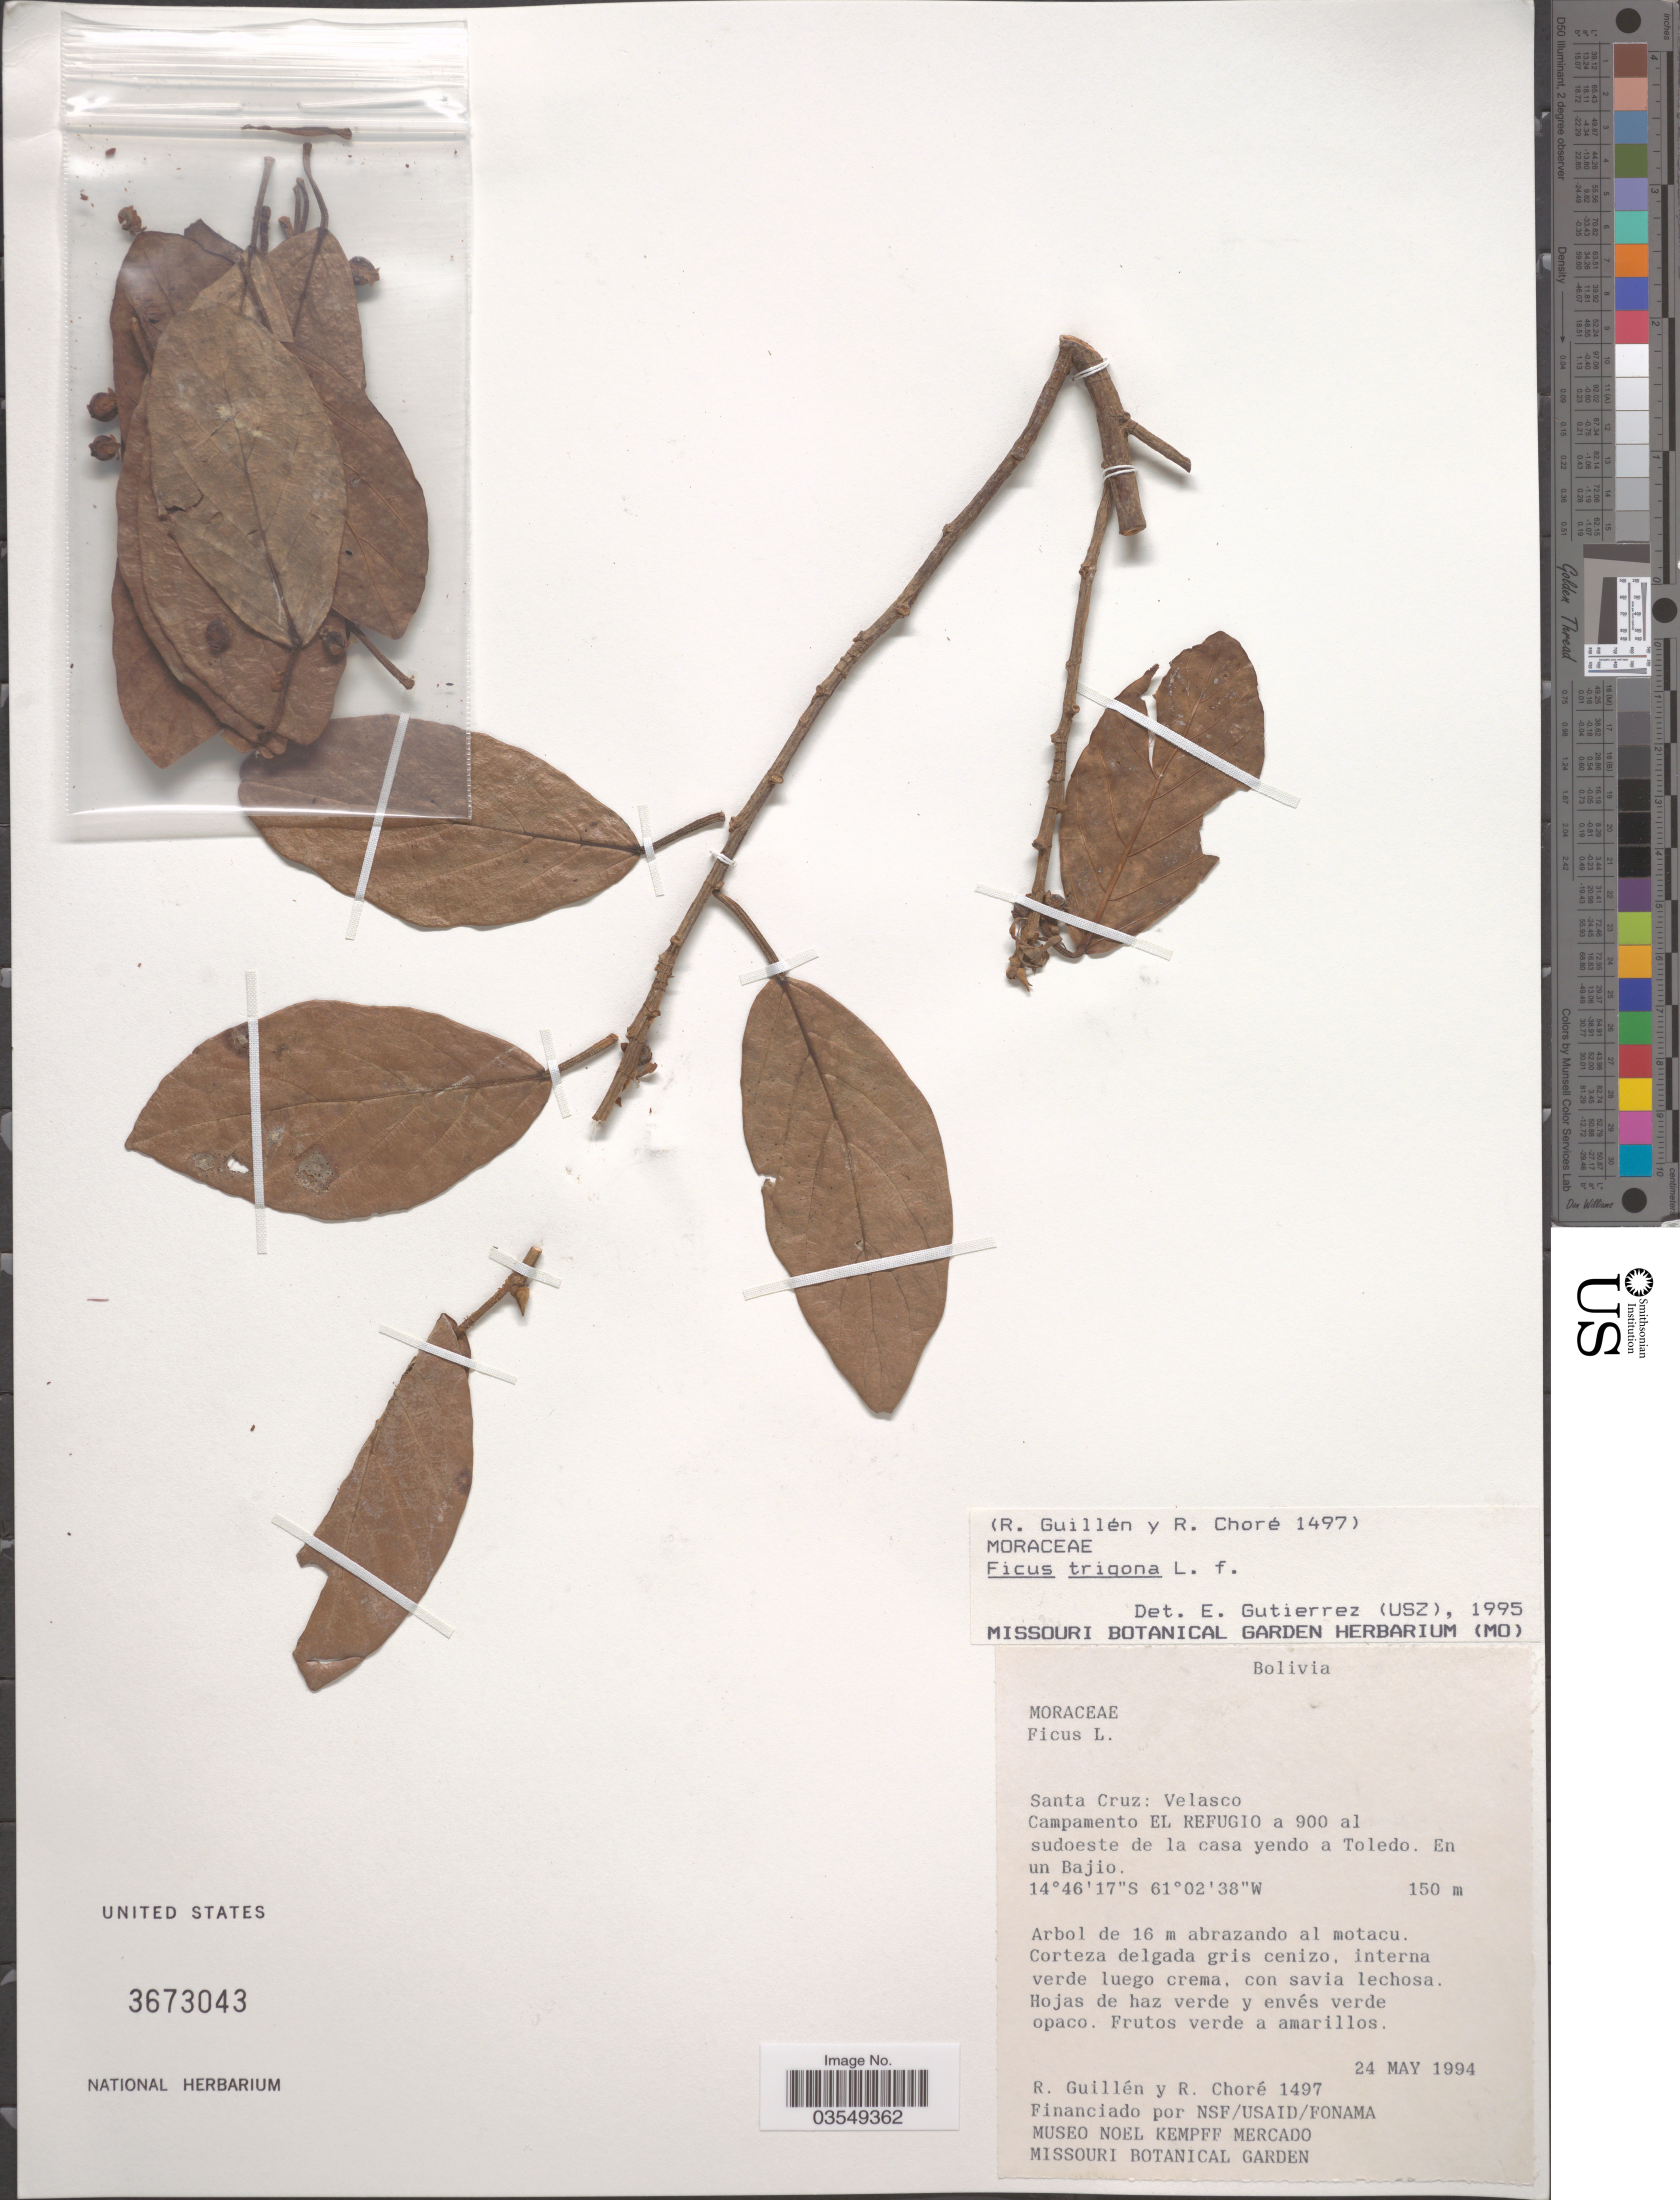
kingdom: Plantae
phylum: Tracheophyta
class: Magnoliopsida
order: Rosales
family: Moraceae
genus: Ficus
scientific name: Ficus trigona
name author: L. f.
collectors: R. Guillen & R. Choré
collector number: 1497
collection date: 1994-05-24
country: Bolivia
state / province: Santa Cruz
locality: Velasco. Campamento El Refugio a 900 al sudoeste de la casa yendo a Toledo. En un Bajio.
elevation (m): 150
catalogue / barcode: US 3673043